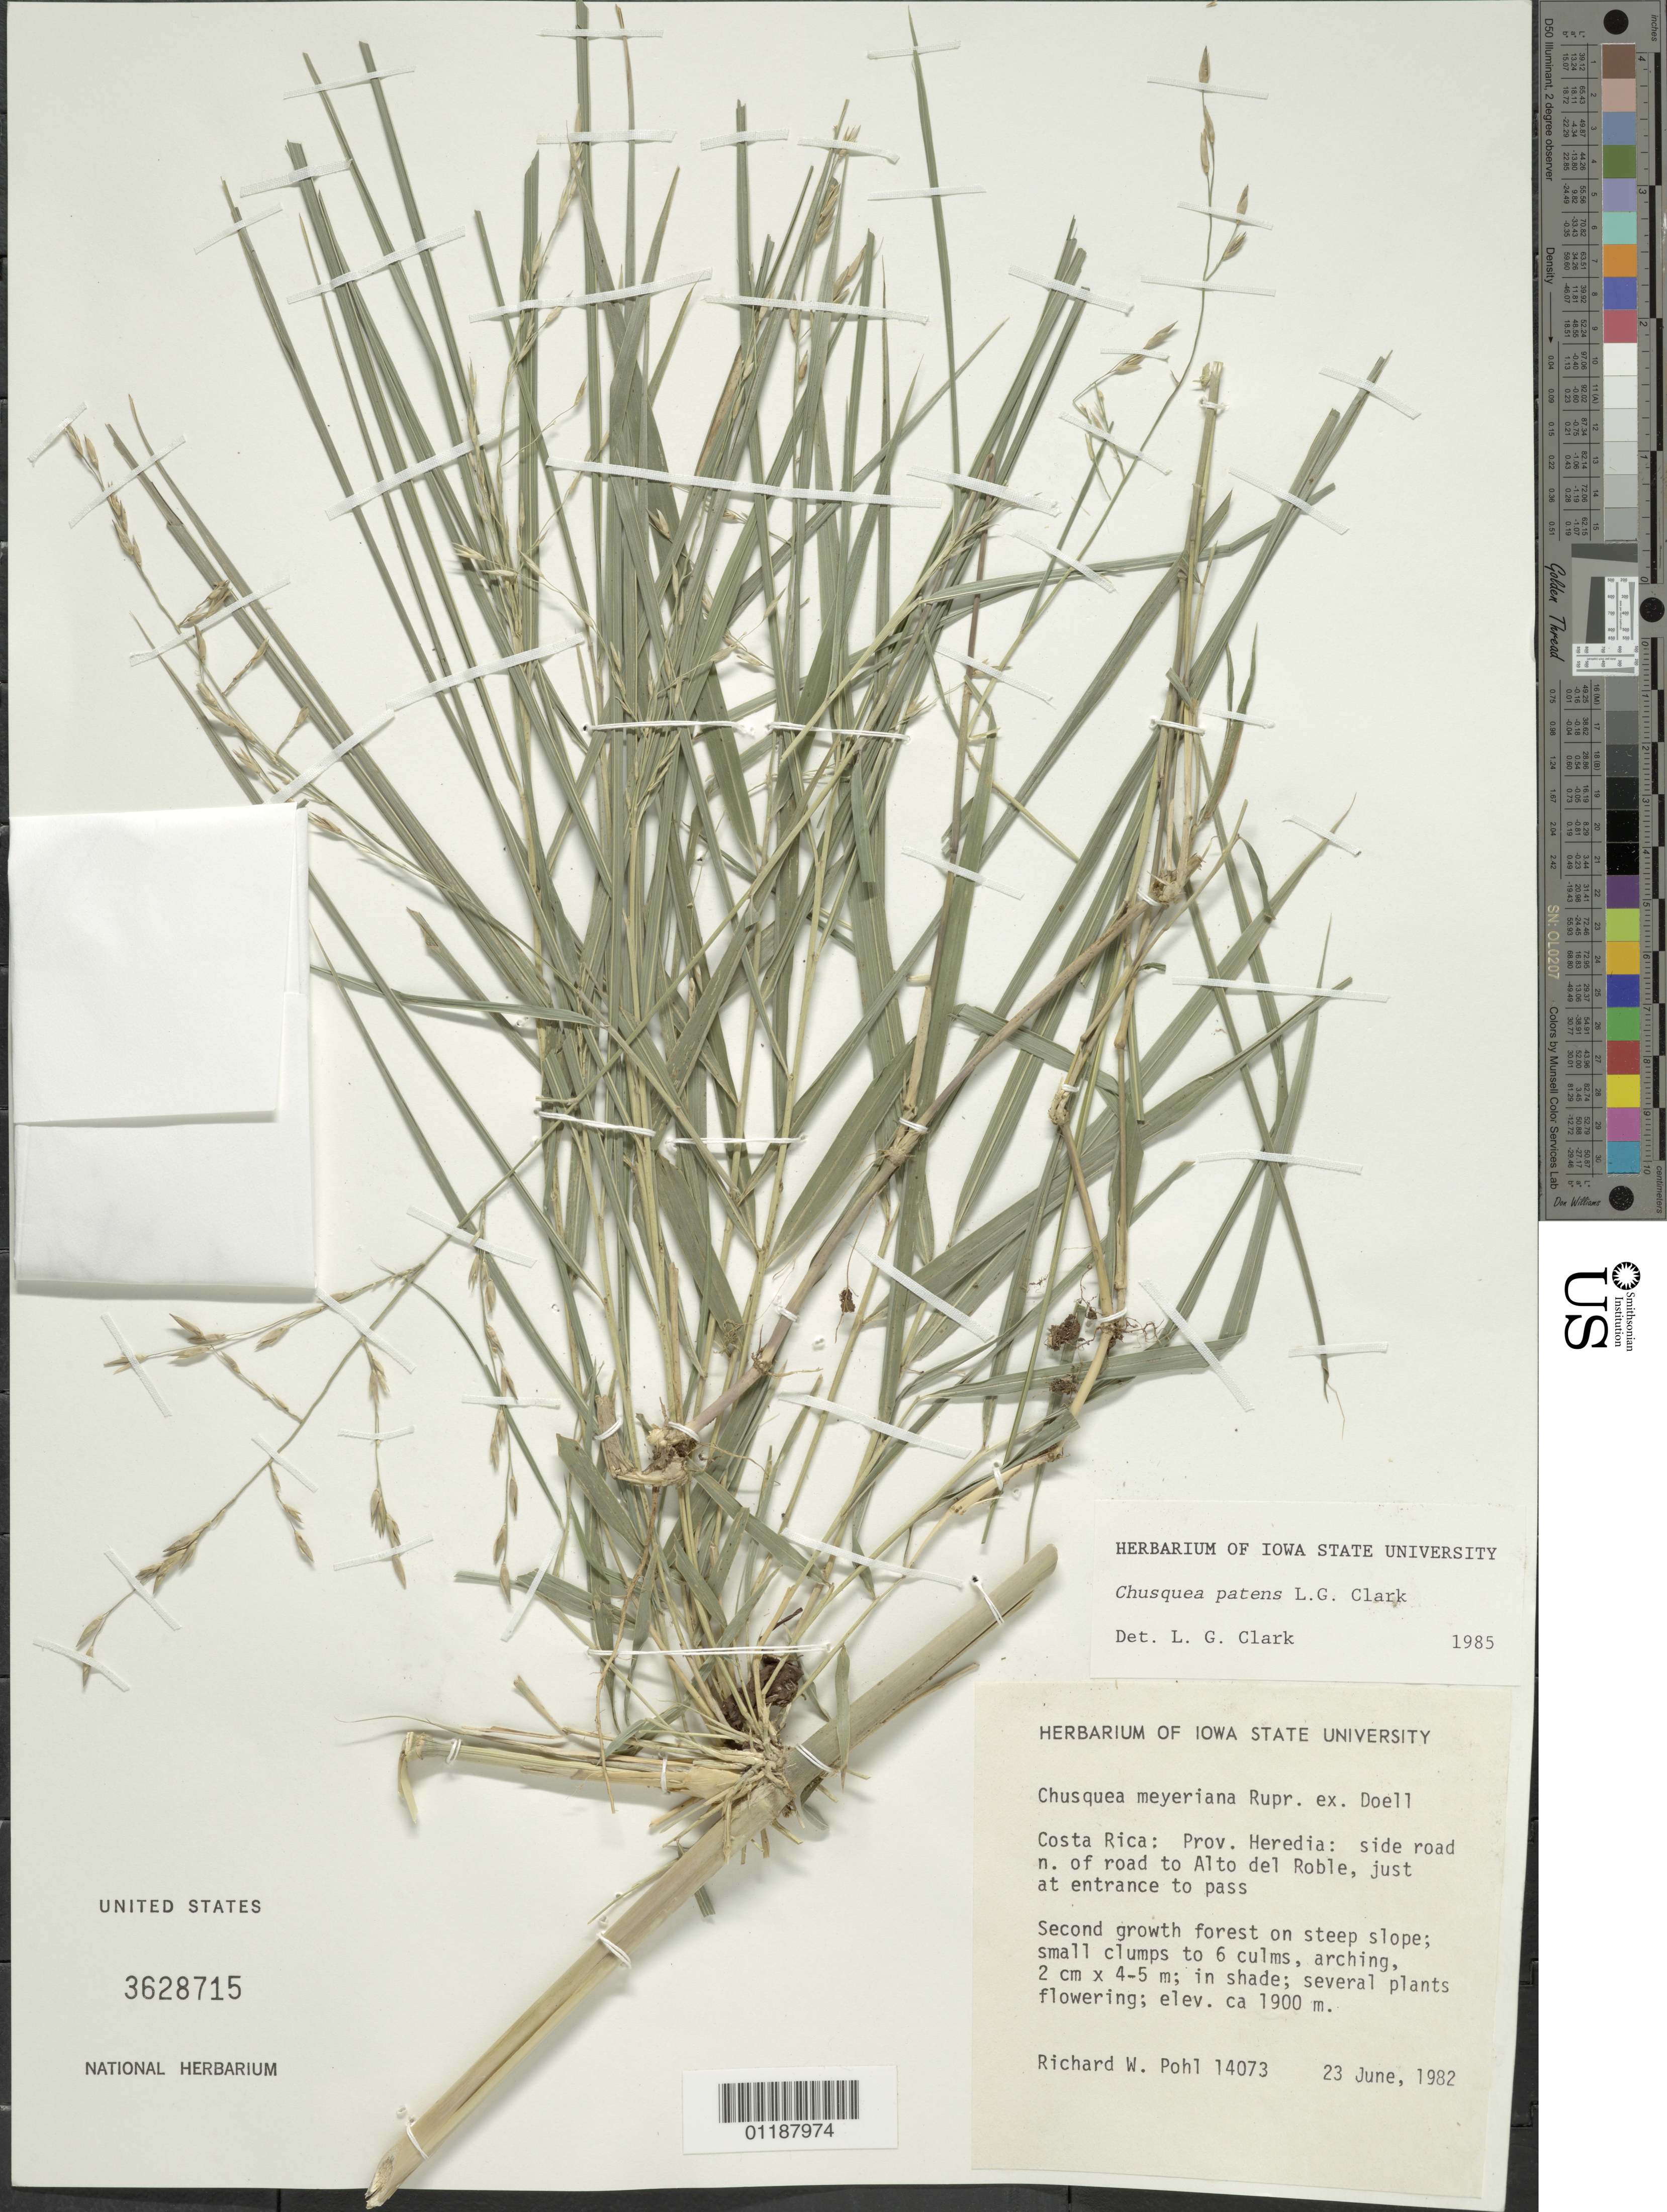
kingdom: Plantae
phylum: Tracheophyta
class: Liliopsida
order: Poales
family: Poaceae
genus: Chusquea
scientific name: Chusquea patens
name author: L.G. Clark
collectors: R. W. Pohl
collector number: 14073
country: Costa Rica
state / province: Heredia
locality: N of road to Alto del Roble, just at entrace to pass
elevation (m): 1900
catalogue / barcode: US 3628715